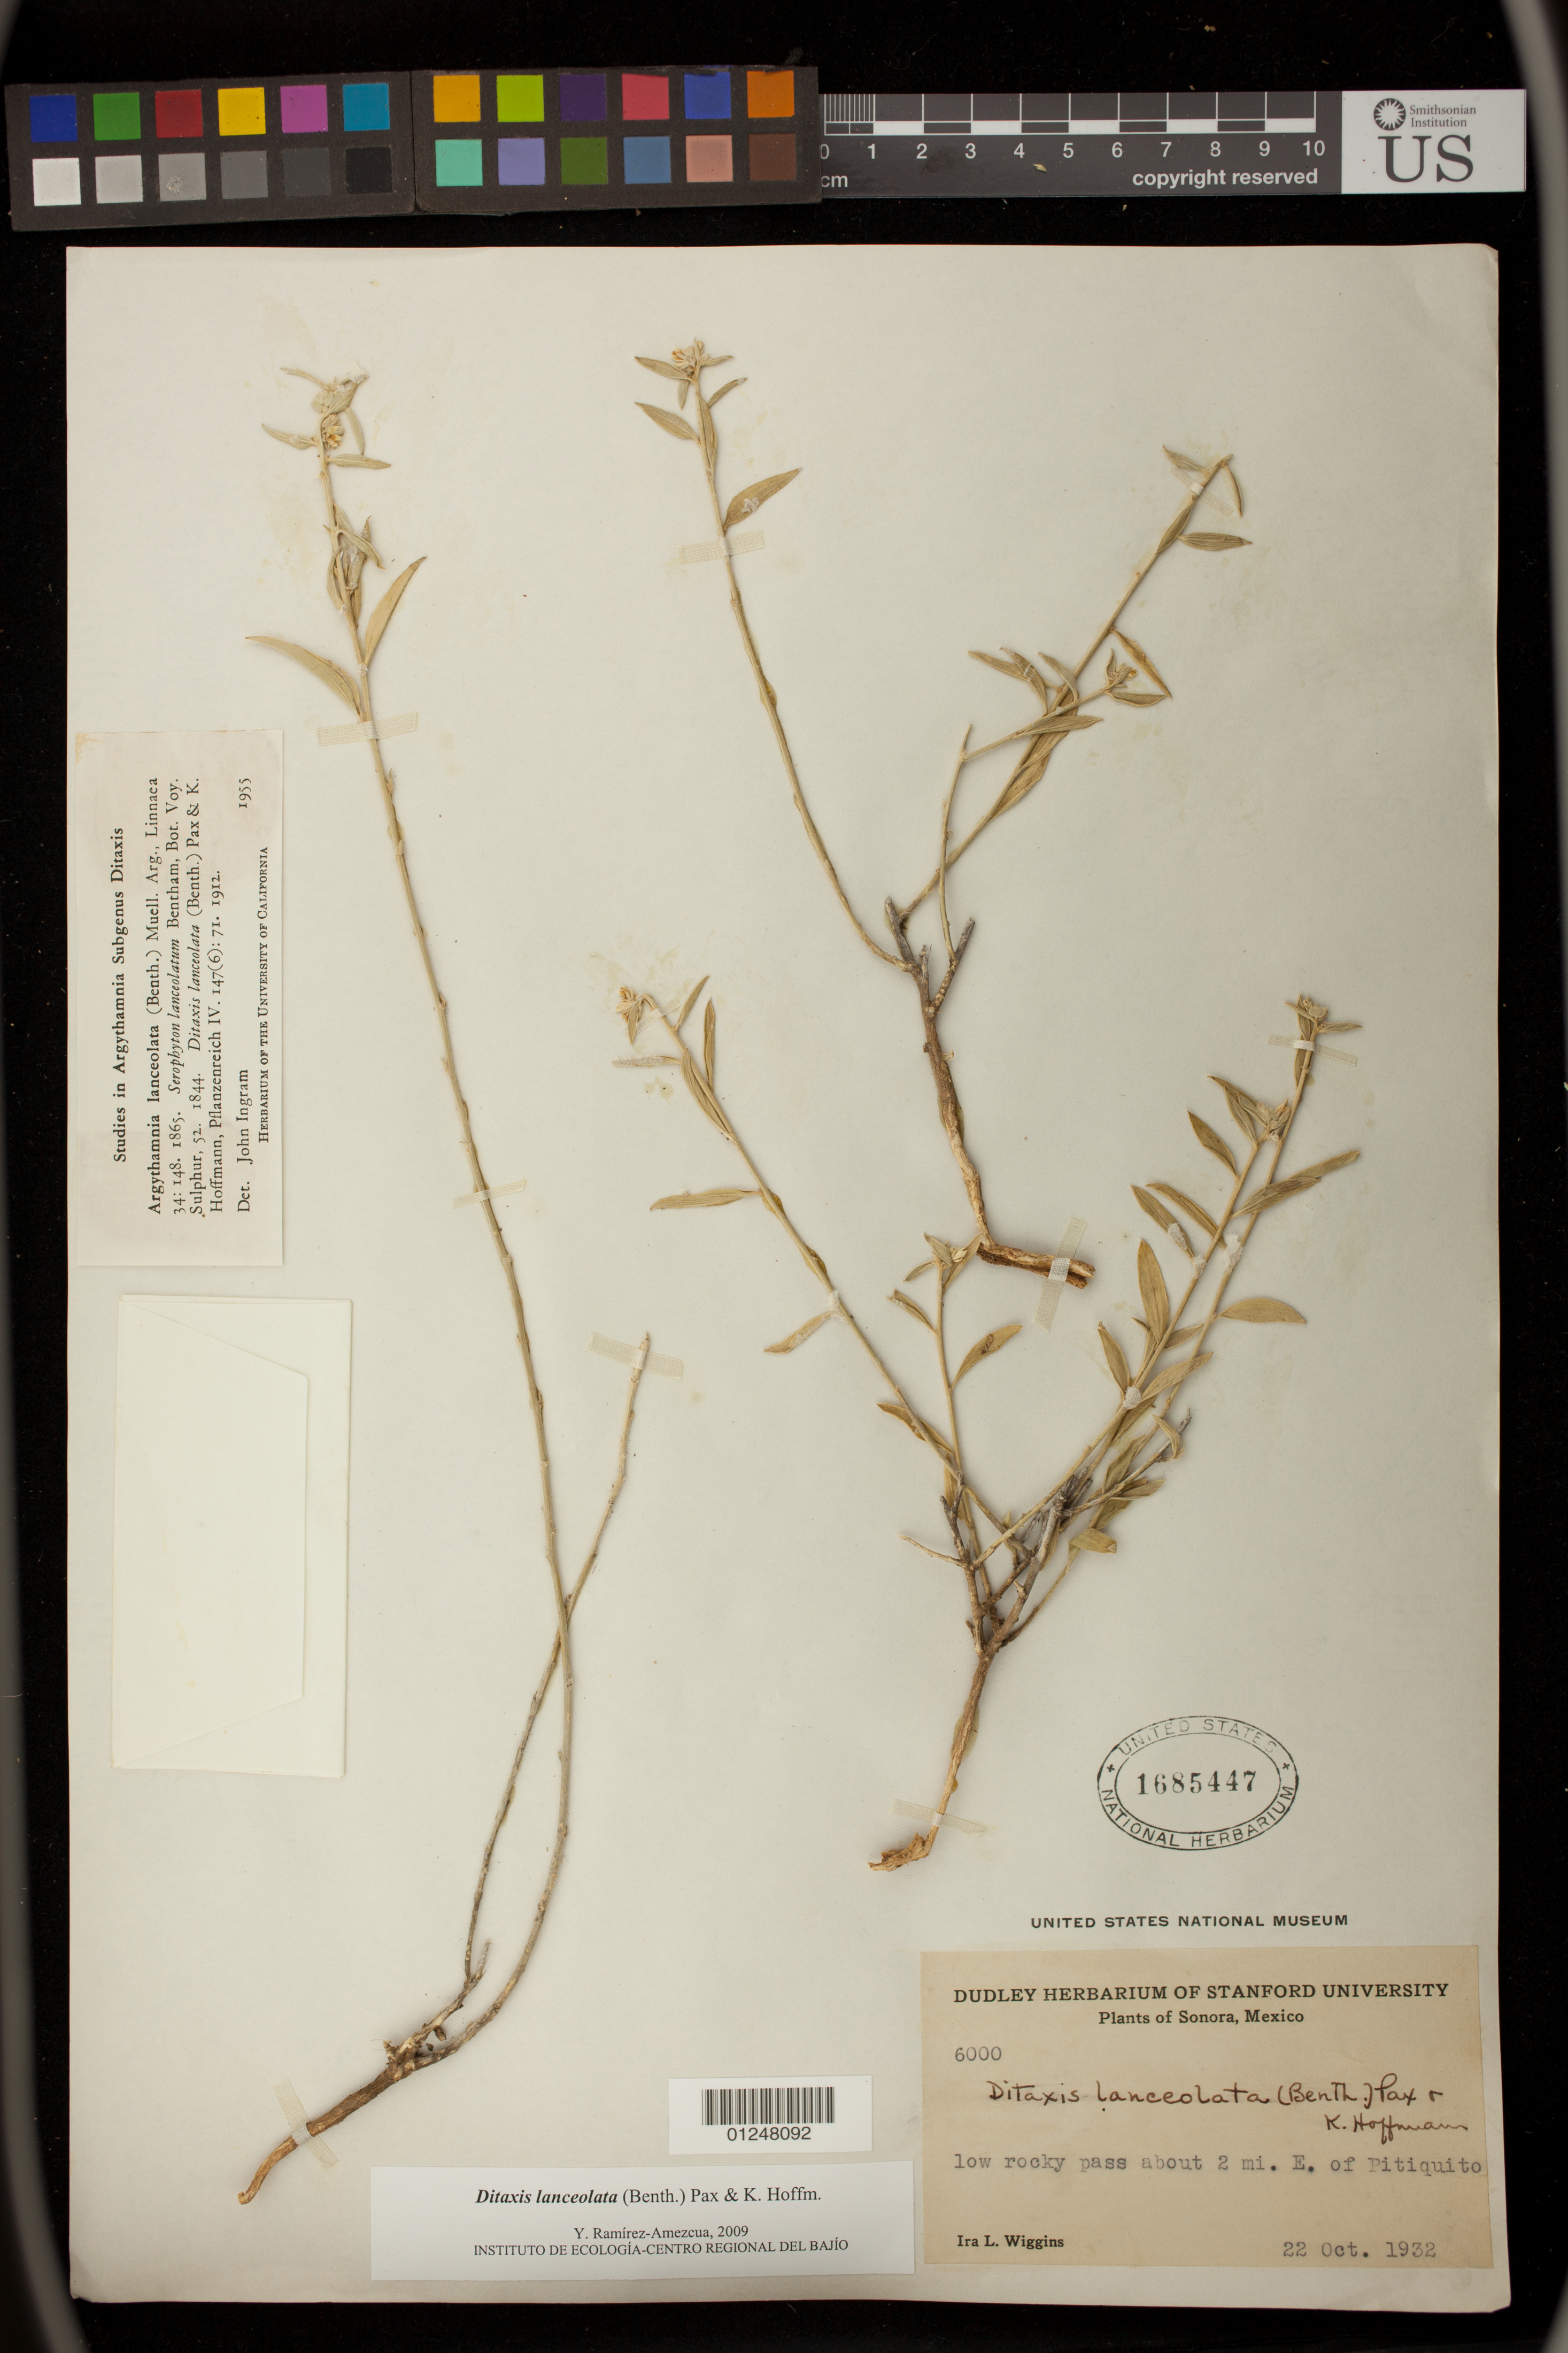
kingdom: Plantae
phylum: Tracheophyta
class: Magnoliopsida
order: Malpighiales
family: Euphorbiaceae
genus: Argythamnia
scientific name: Argythamnia lanceolata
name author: (Benth.) Müll. Arg.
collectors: I. L. Wiggins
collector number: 6000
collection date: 1932-10-22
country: Mexico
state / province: Sonora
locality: low rocky pass about 2 mi. E. of Pitiquito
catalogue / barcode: US 1685447